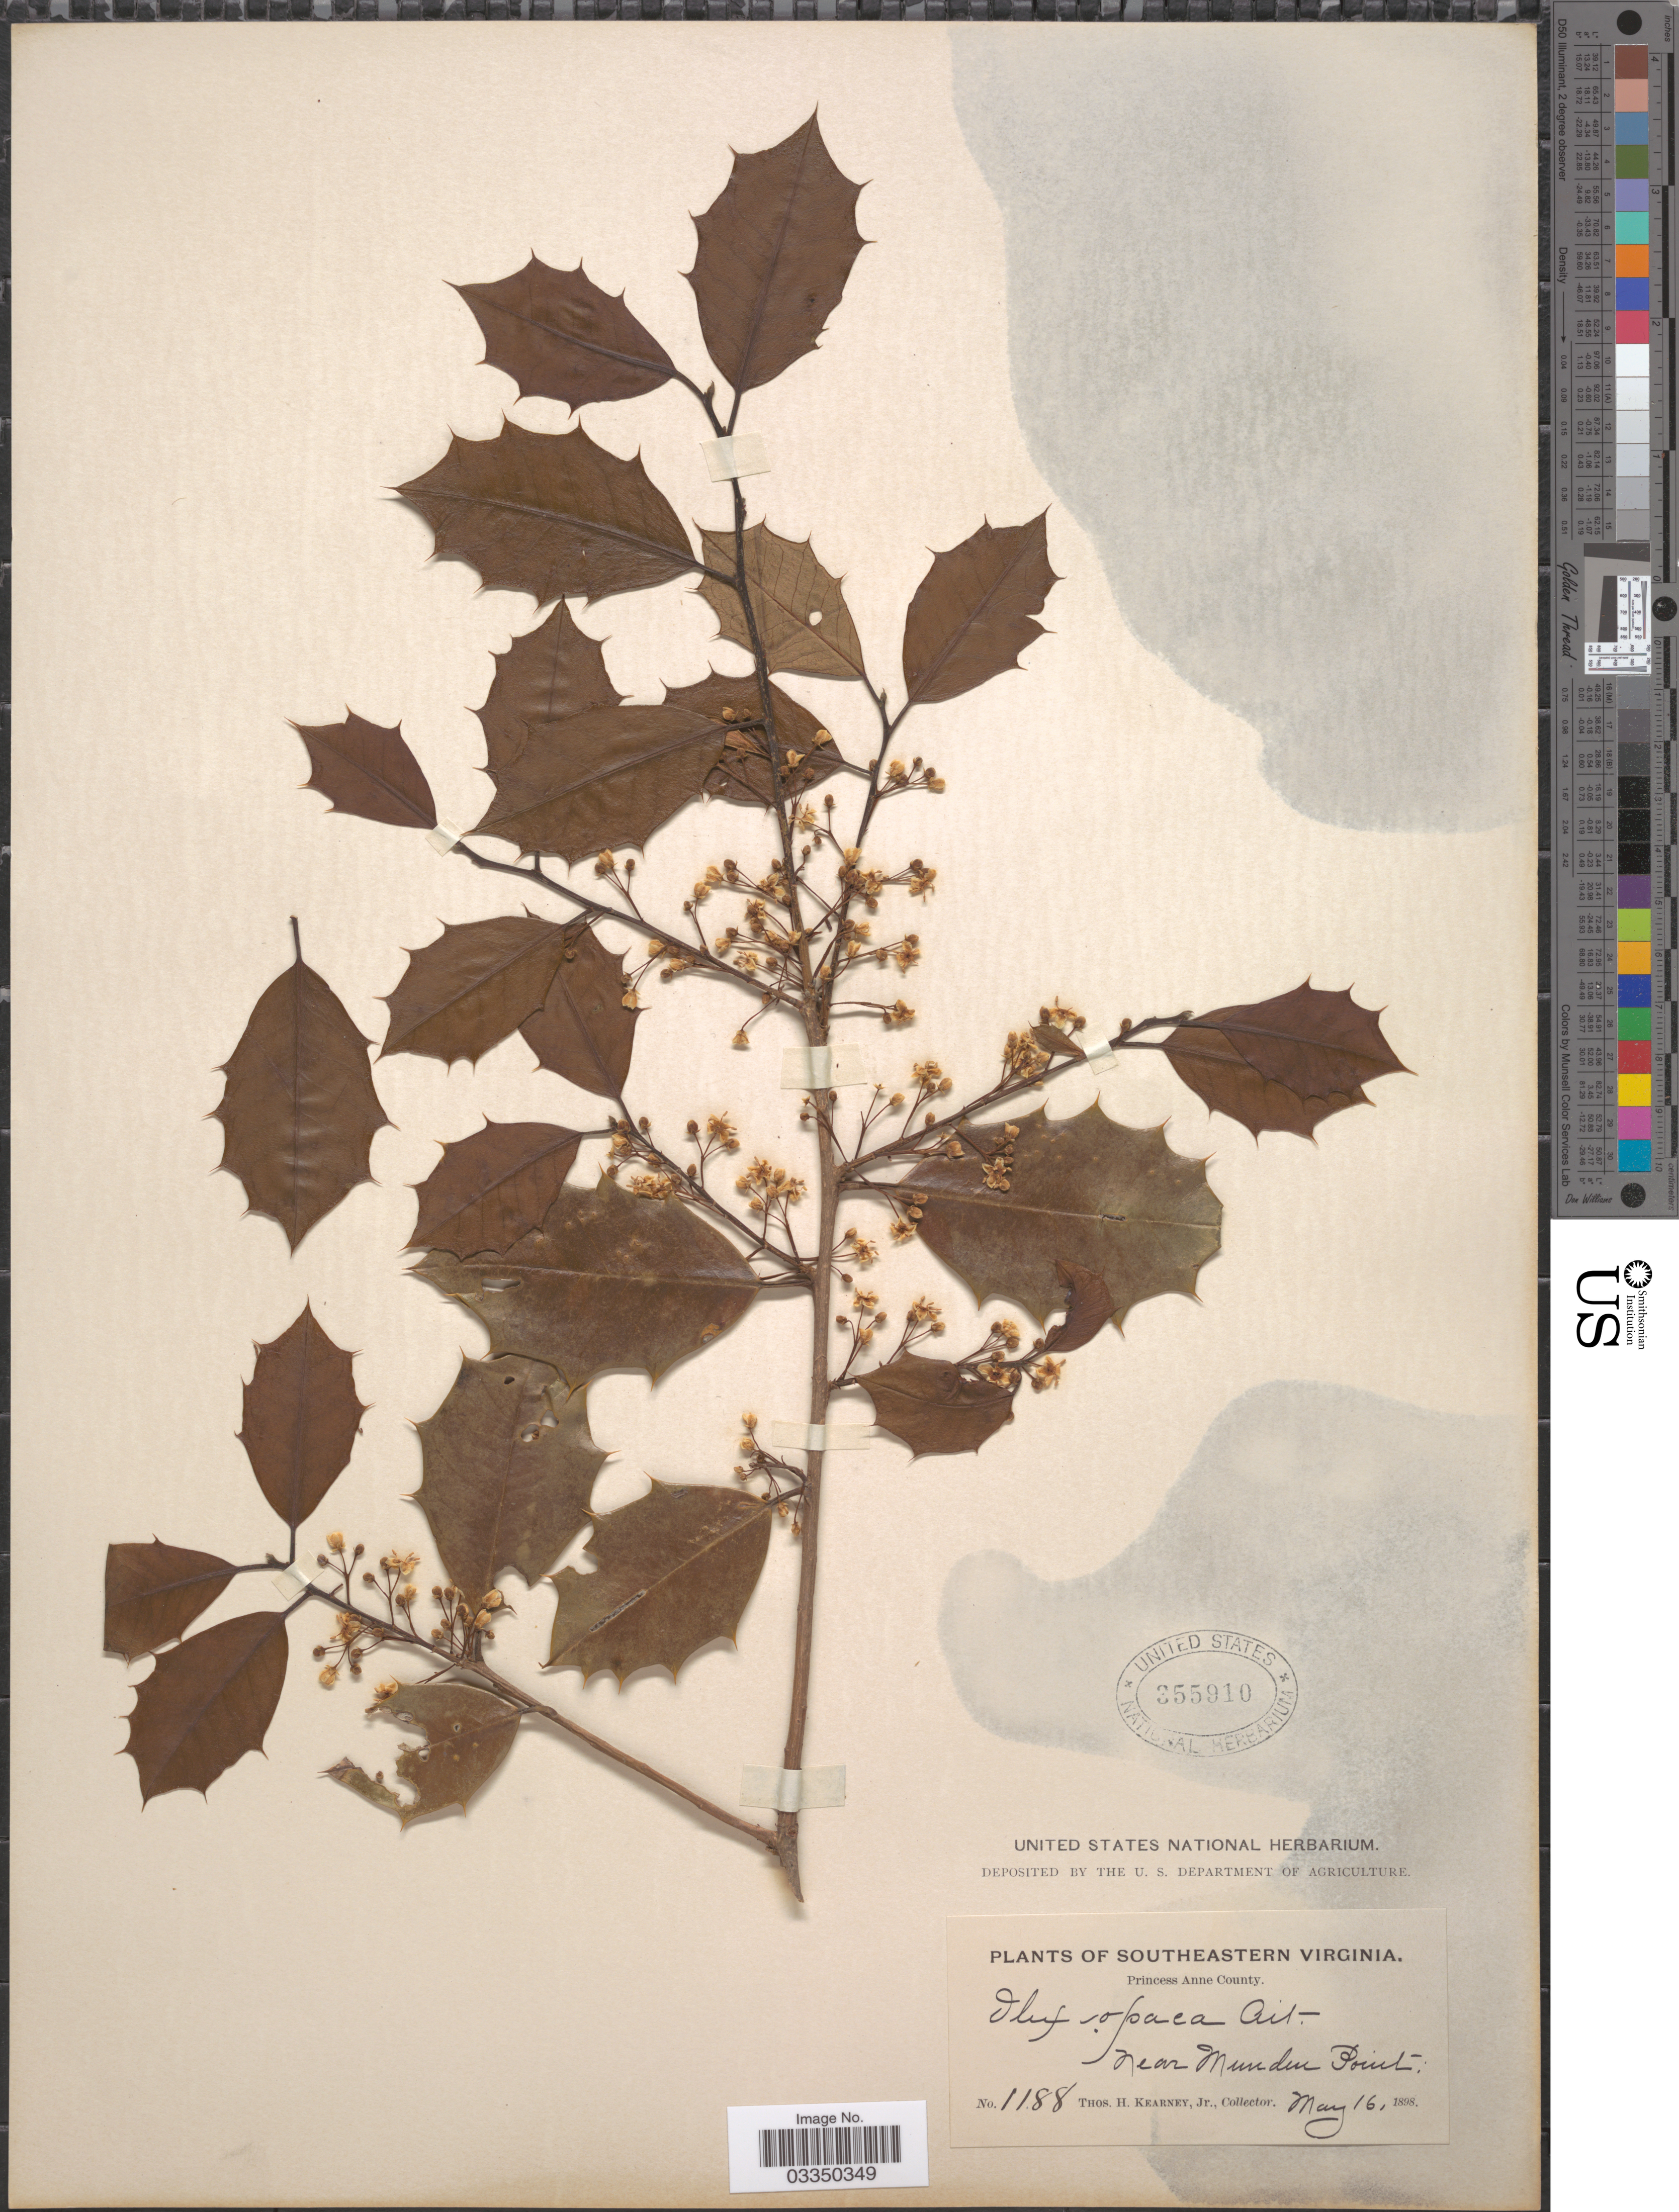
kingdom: Plantae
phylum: Tracheophyta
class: Magnoliopsida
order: Aquifoliales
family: Aquifoliaceae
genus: Ilex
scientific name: Ilex opaca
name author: Aiton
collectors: T. H. Kearney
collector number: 1188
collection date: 1898-05-16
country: United States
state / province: Virginia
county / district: City of Virginia Beach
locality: Southeastern Virginia. Princess Anne County. Near Munden Point.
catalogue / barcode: US 355910